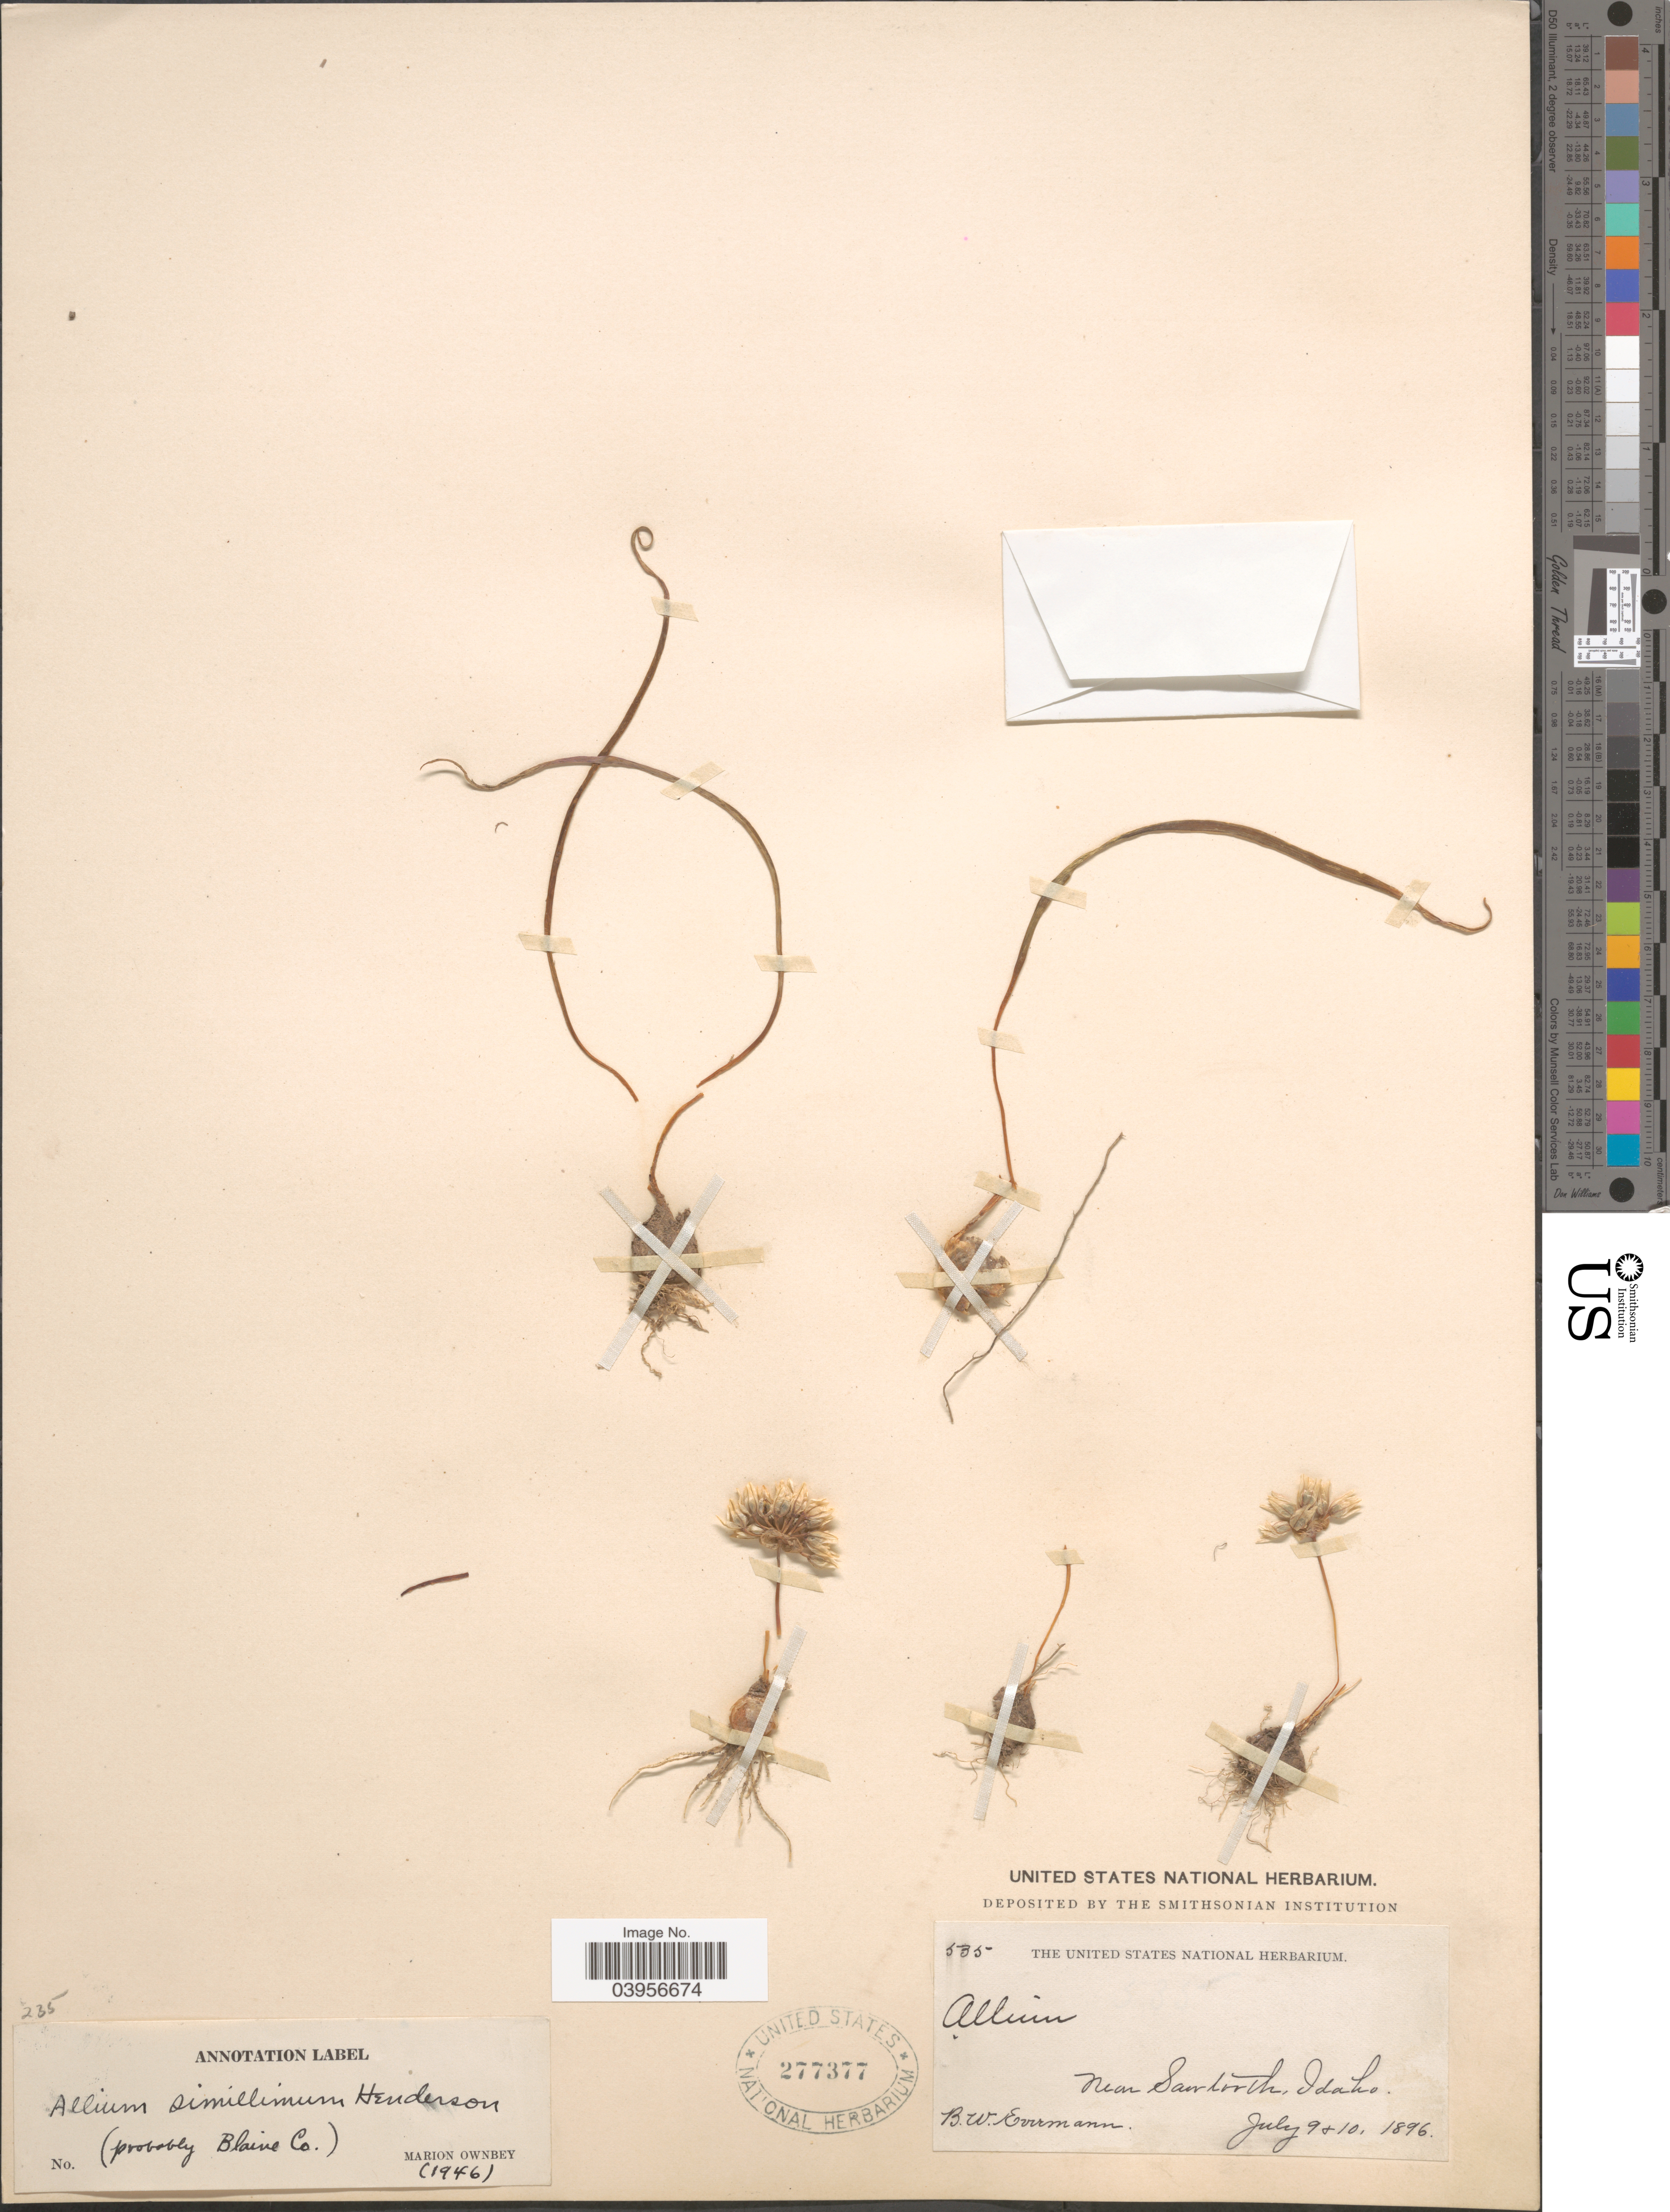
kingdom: Plantae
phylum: Tracheophyta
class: Liliopsida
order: Asparagales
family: Amaryllidaceae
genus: Allium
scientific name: Allium simillimum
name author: L.F. Hend.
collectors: B. W. Evermann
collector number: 535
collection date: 1896-07-09/1896-07-10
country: United States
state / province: Idaho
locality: Near Sawtooth.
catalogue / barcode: US 277377